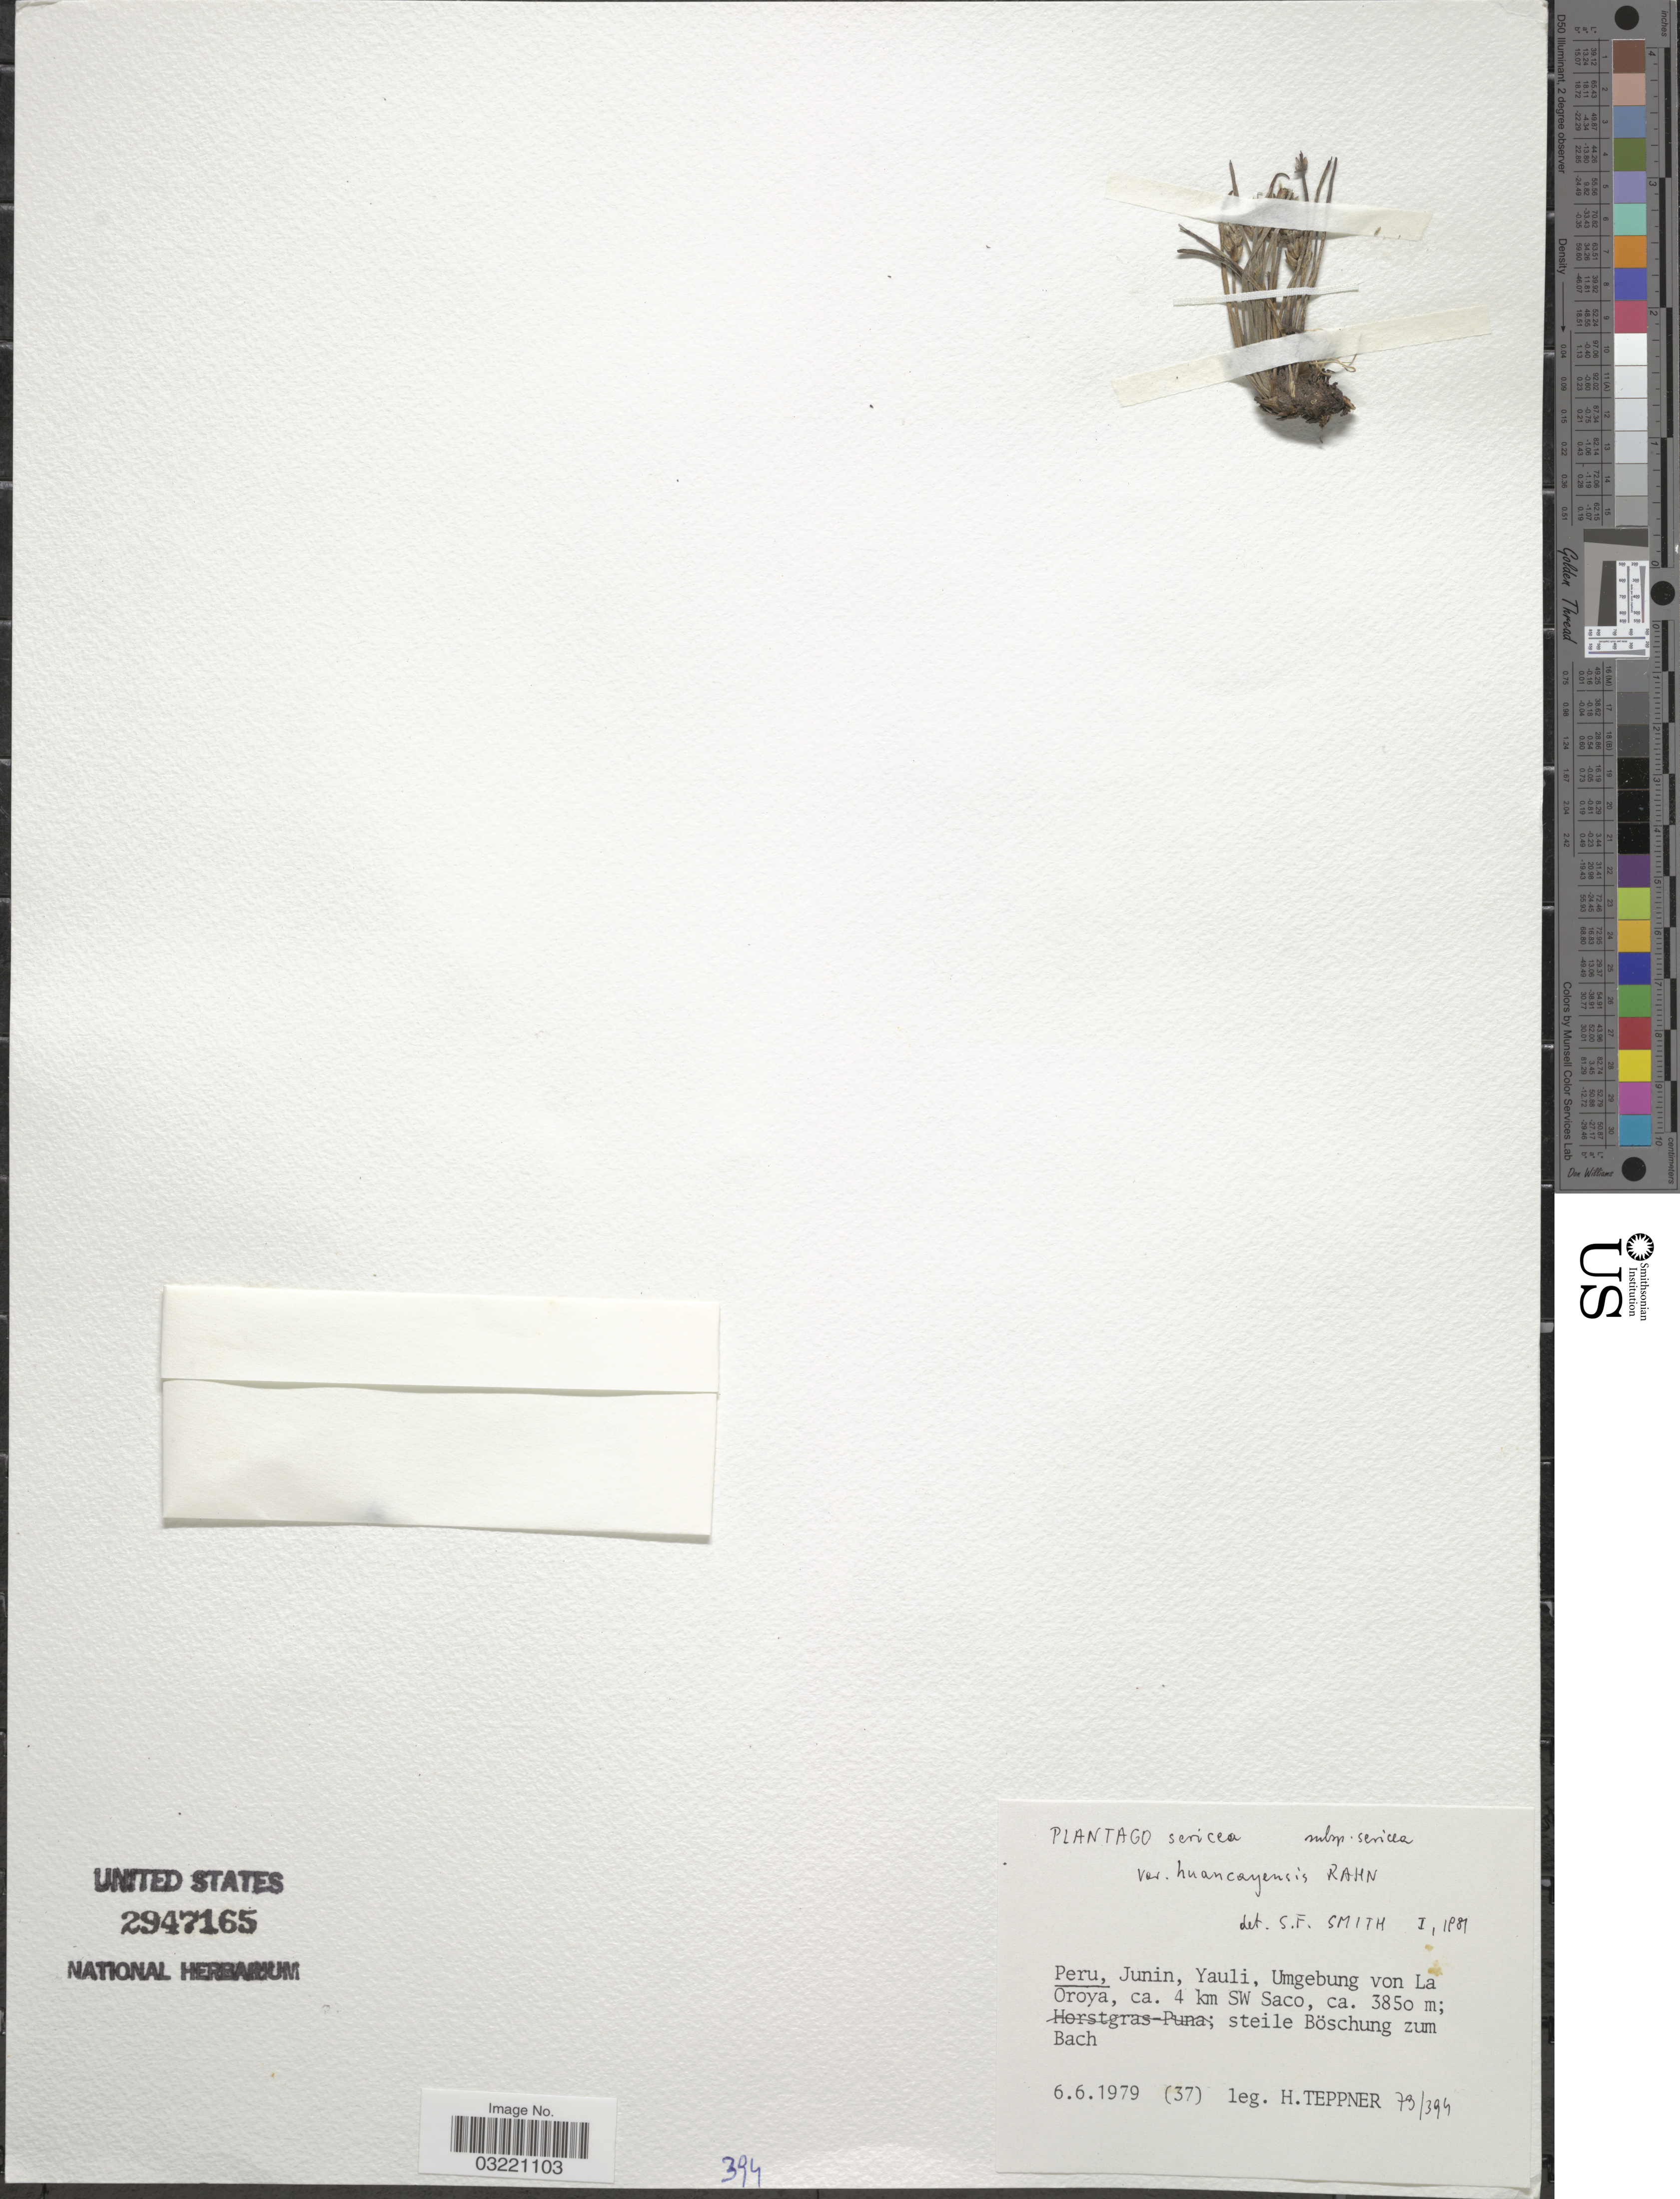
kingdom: Plantae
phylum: Tracheophyta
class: Magnoliopsida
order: Lamiales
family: Plantaginaceae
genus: Plantago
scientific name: Plantago sericea var. huancayensis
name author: Rahn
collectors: H. Teppner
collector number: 79/394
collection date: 1979-06-06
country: Peru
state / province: Junín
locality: Yauli, Umgebung von La Oroya, ca. 4 km SW Saco.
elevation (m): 3850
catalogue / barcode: US 2947165